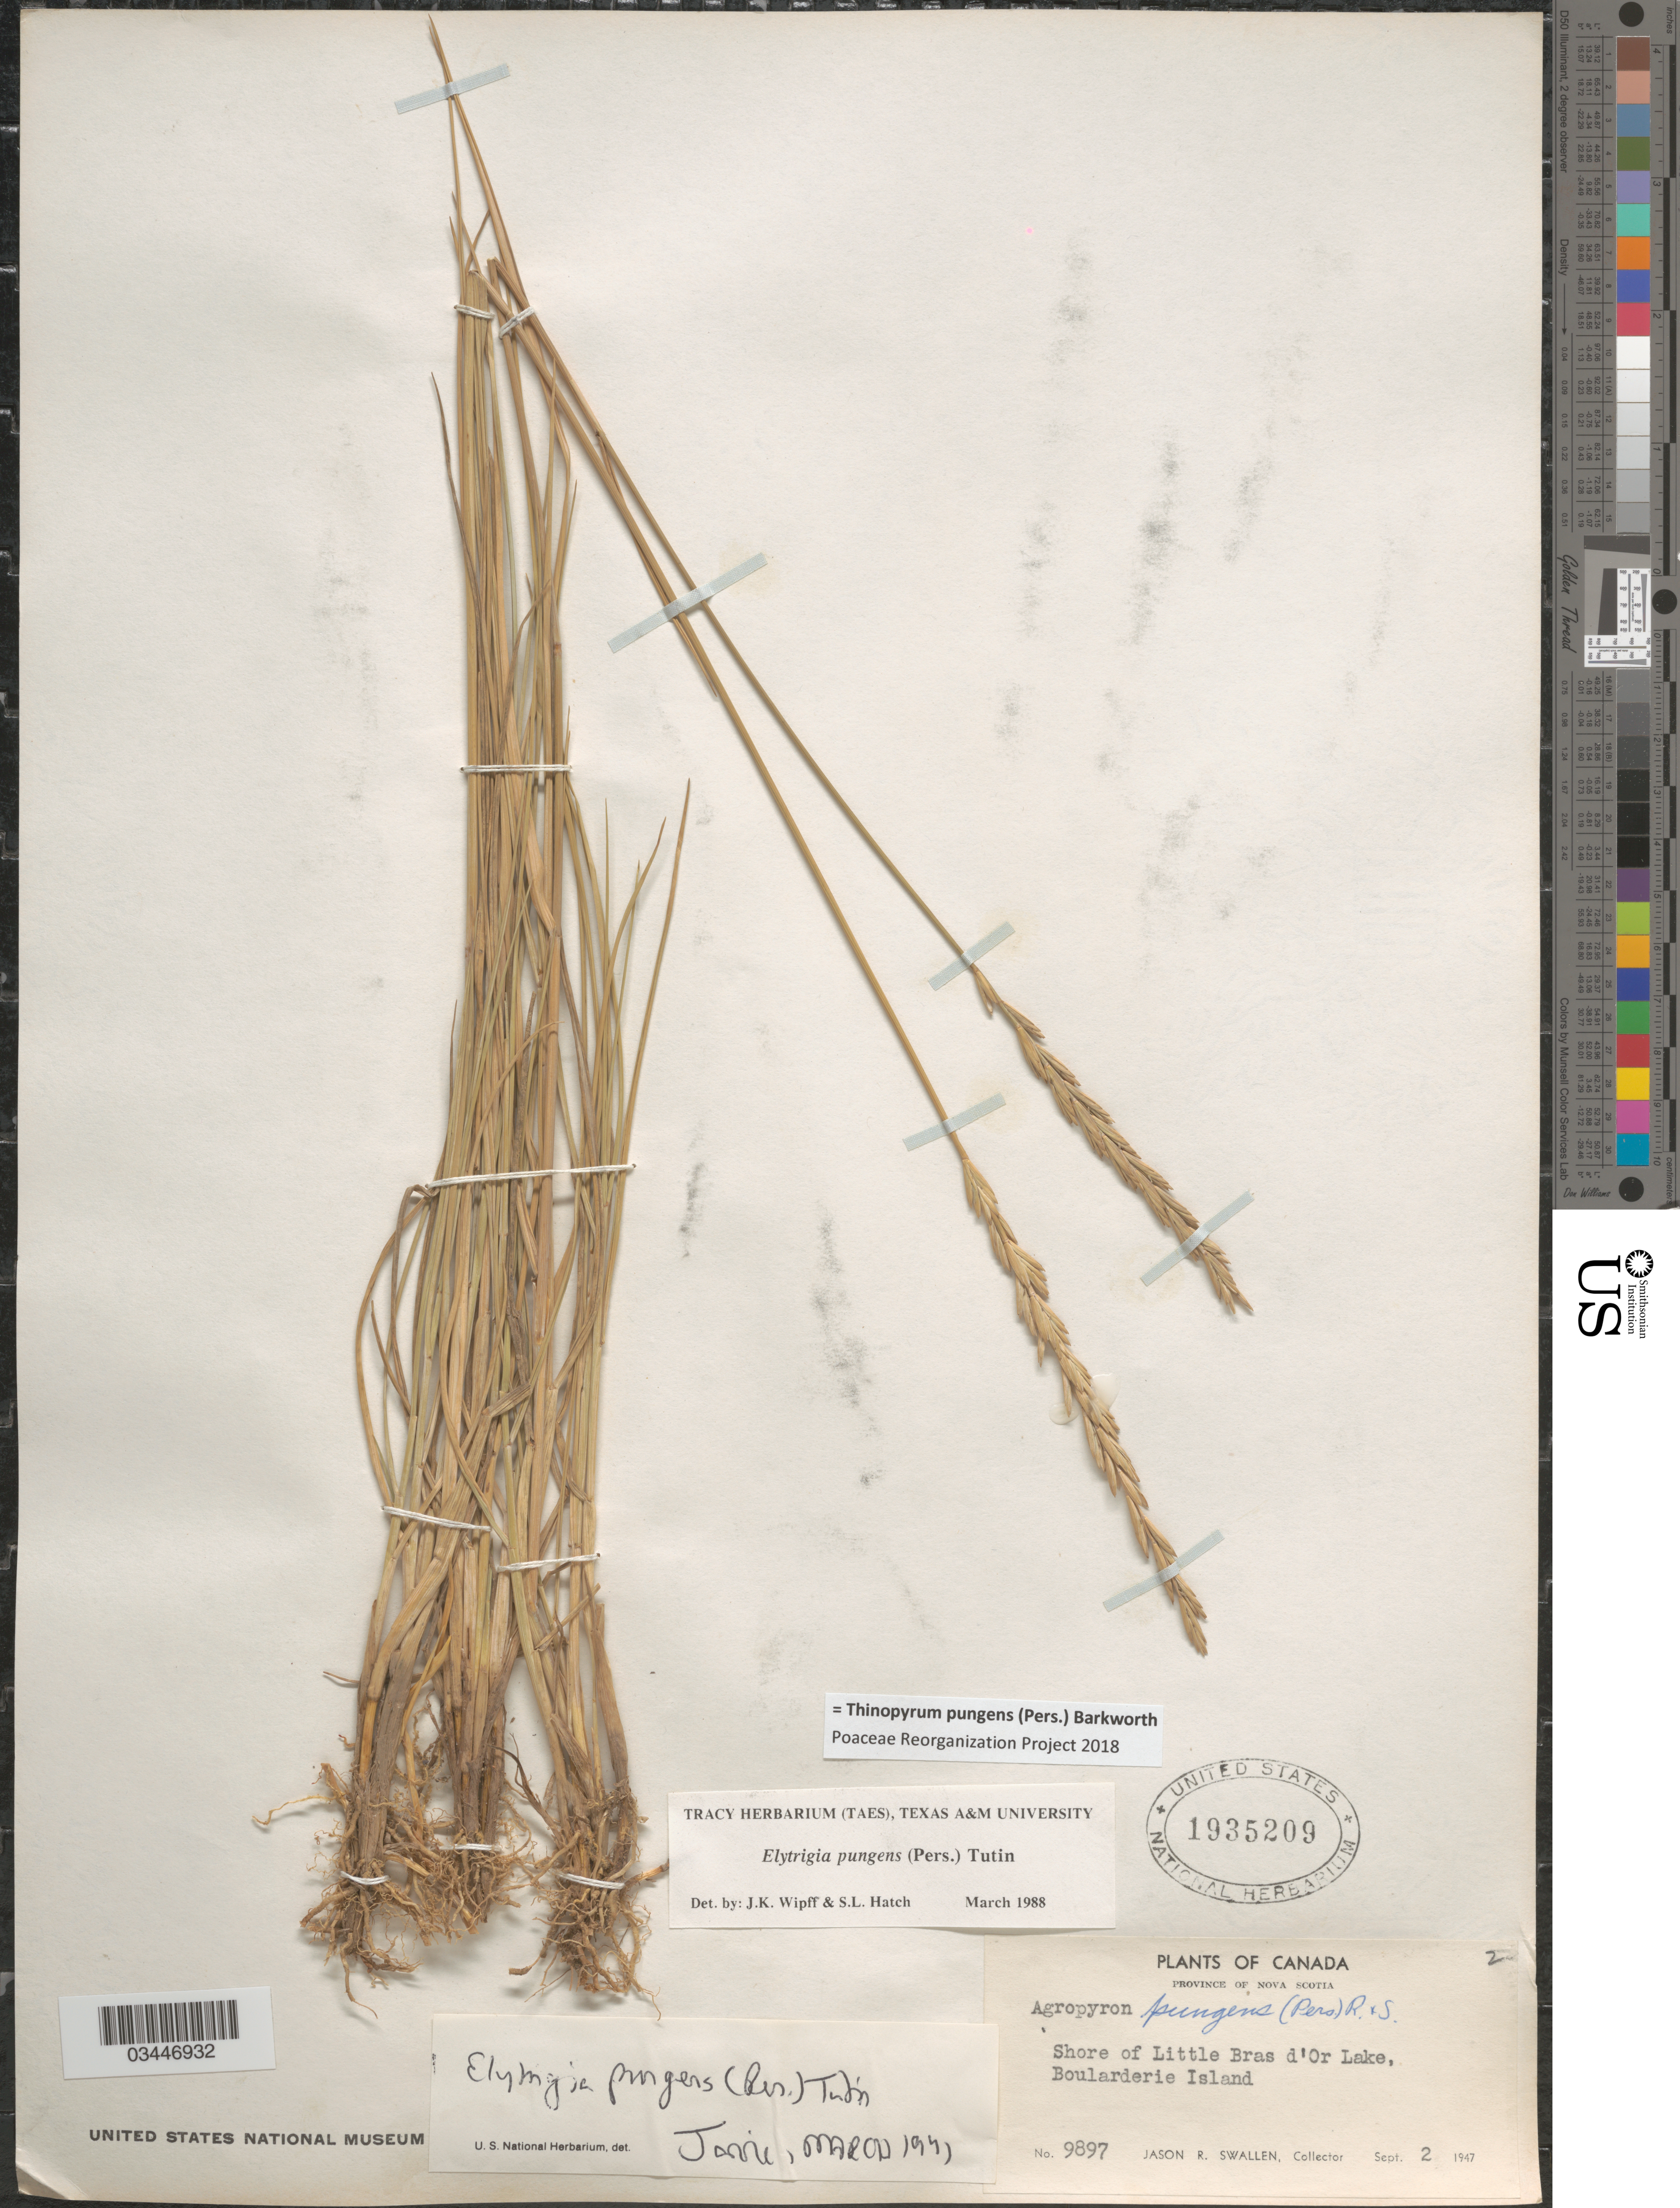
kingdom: Plantae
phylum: Tracheophyta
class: Liliopsida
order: Poales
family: Poaceae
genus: Thinopyrum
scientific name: Thinopyrum pungens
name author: (Pers.) Barkworth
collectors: J. R. Swallen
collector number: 9897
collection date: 1947-09-02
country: Canada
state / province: Nova Scotia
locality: Shore of Little Bras d' Or Lake, Boularderie Island.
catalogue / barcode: US 1935209